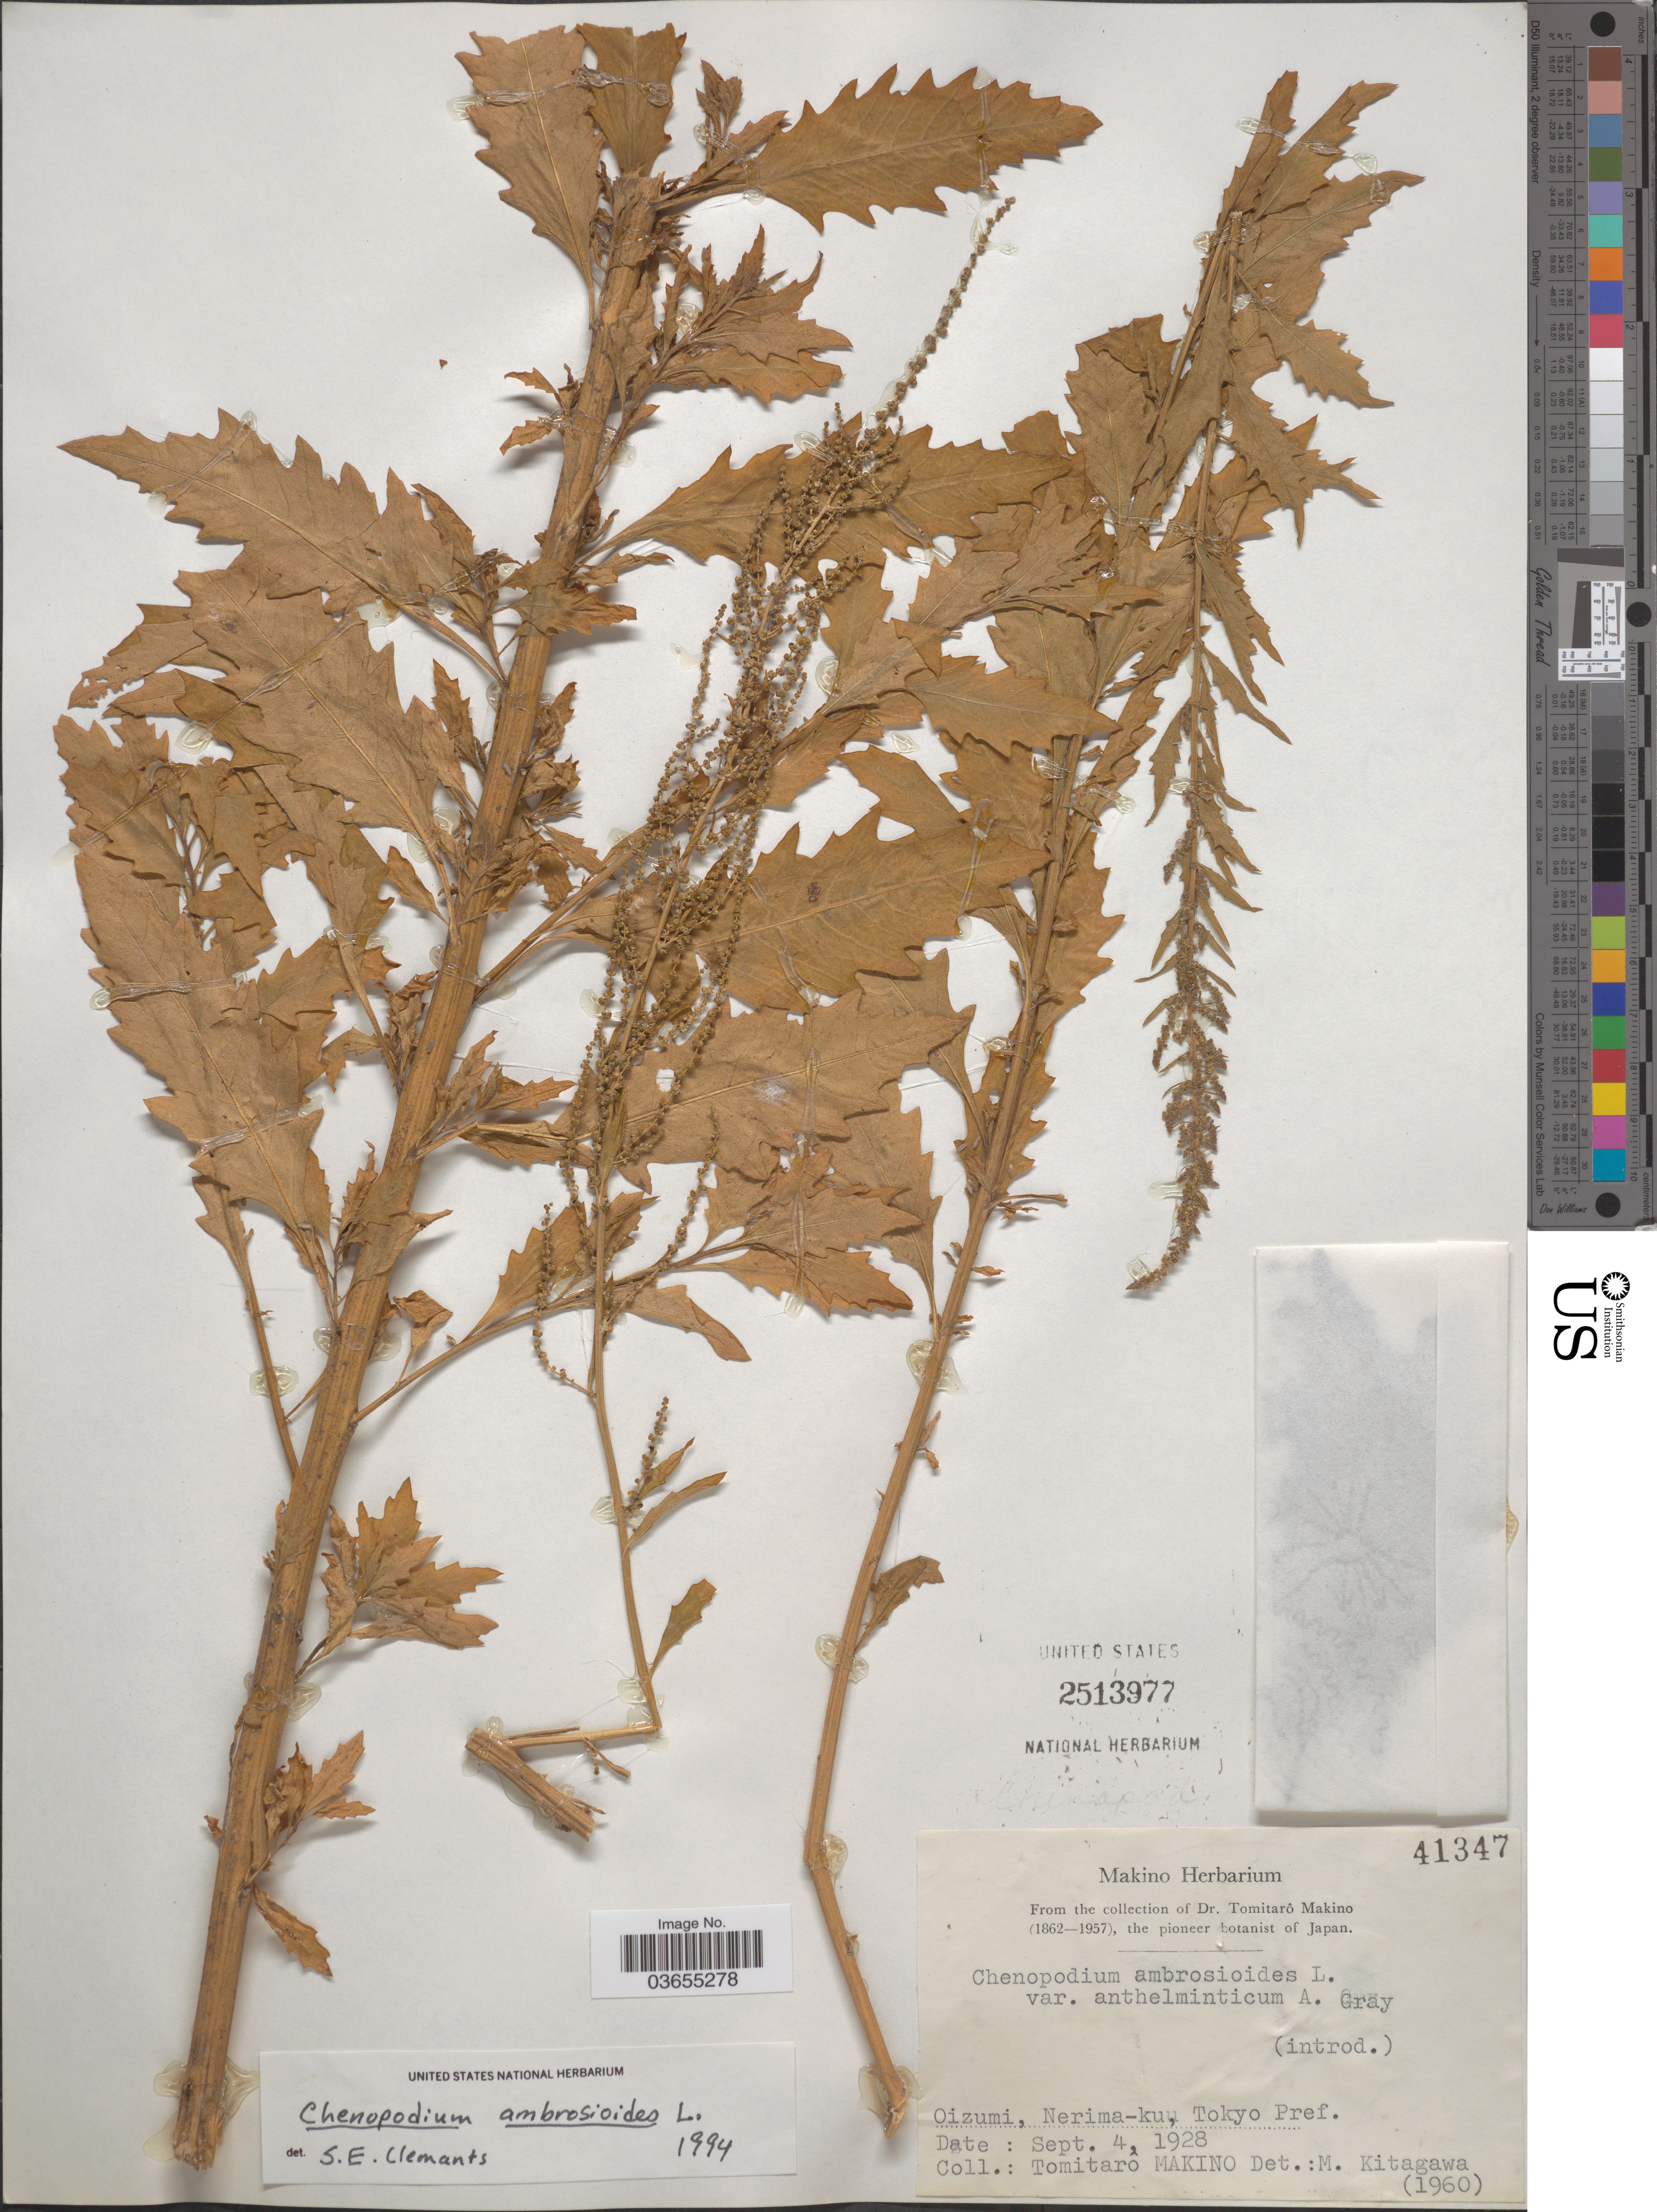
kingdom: Plantae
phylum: Tracheophyta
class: Magnoliopsida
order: Caryophyllales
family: Amaranthaceae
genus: Chenopodium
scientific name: Chenopodium ambrosioides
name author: L.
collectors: T. Makino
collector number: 41347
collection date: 1928-09-04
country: Japan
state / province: Tokyo, Federal City of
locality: Oizumi, Nerima-ku, Tokyo Pref.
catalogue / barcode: US 2513977